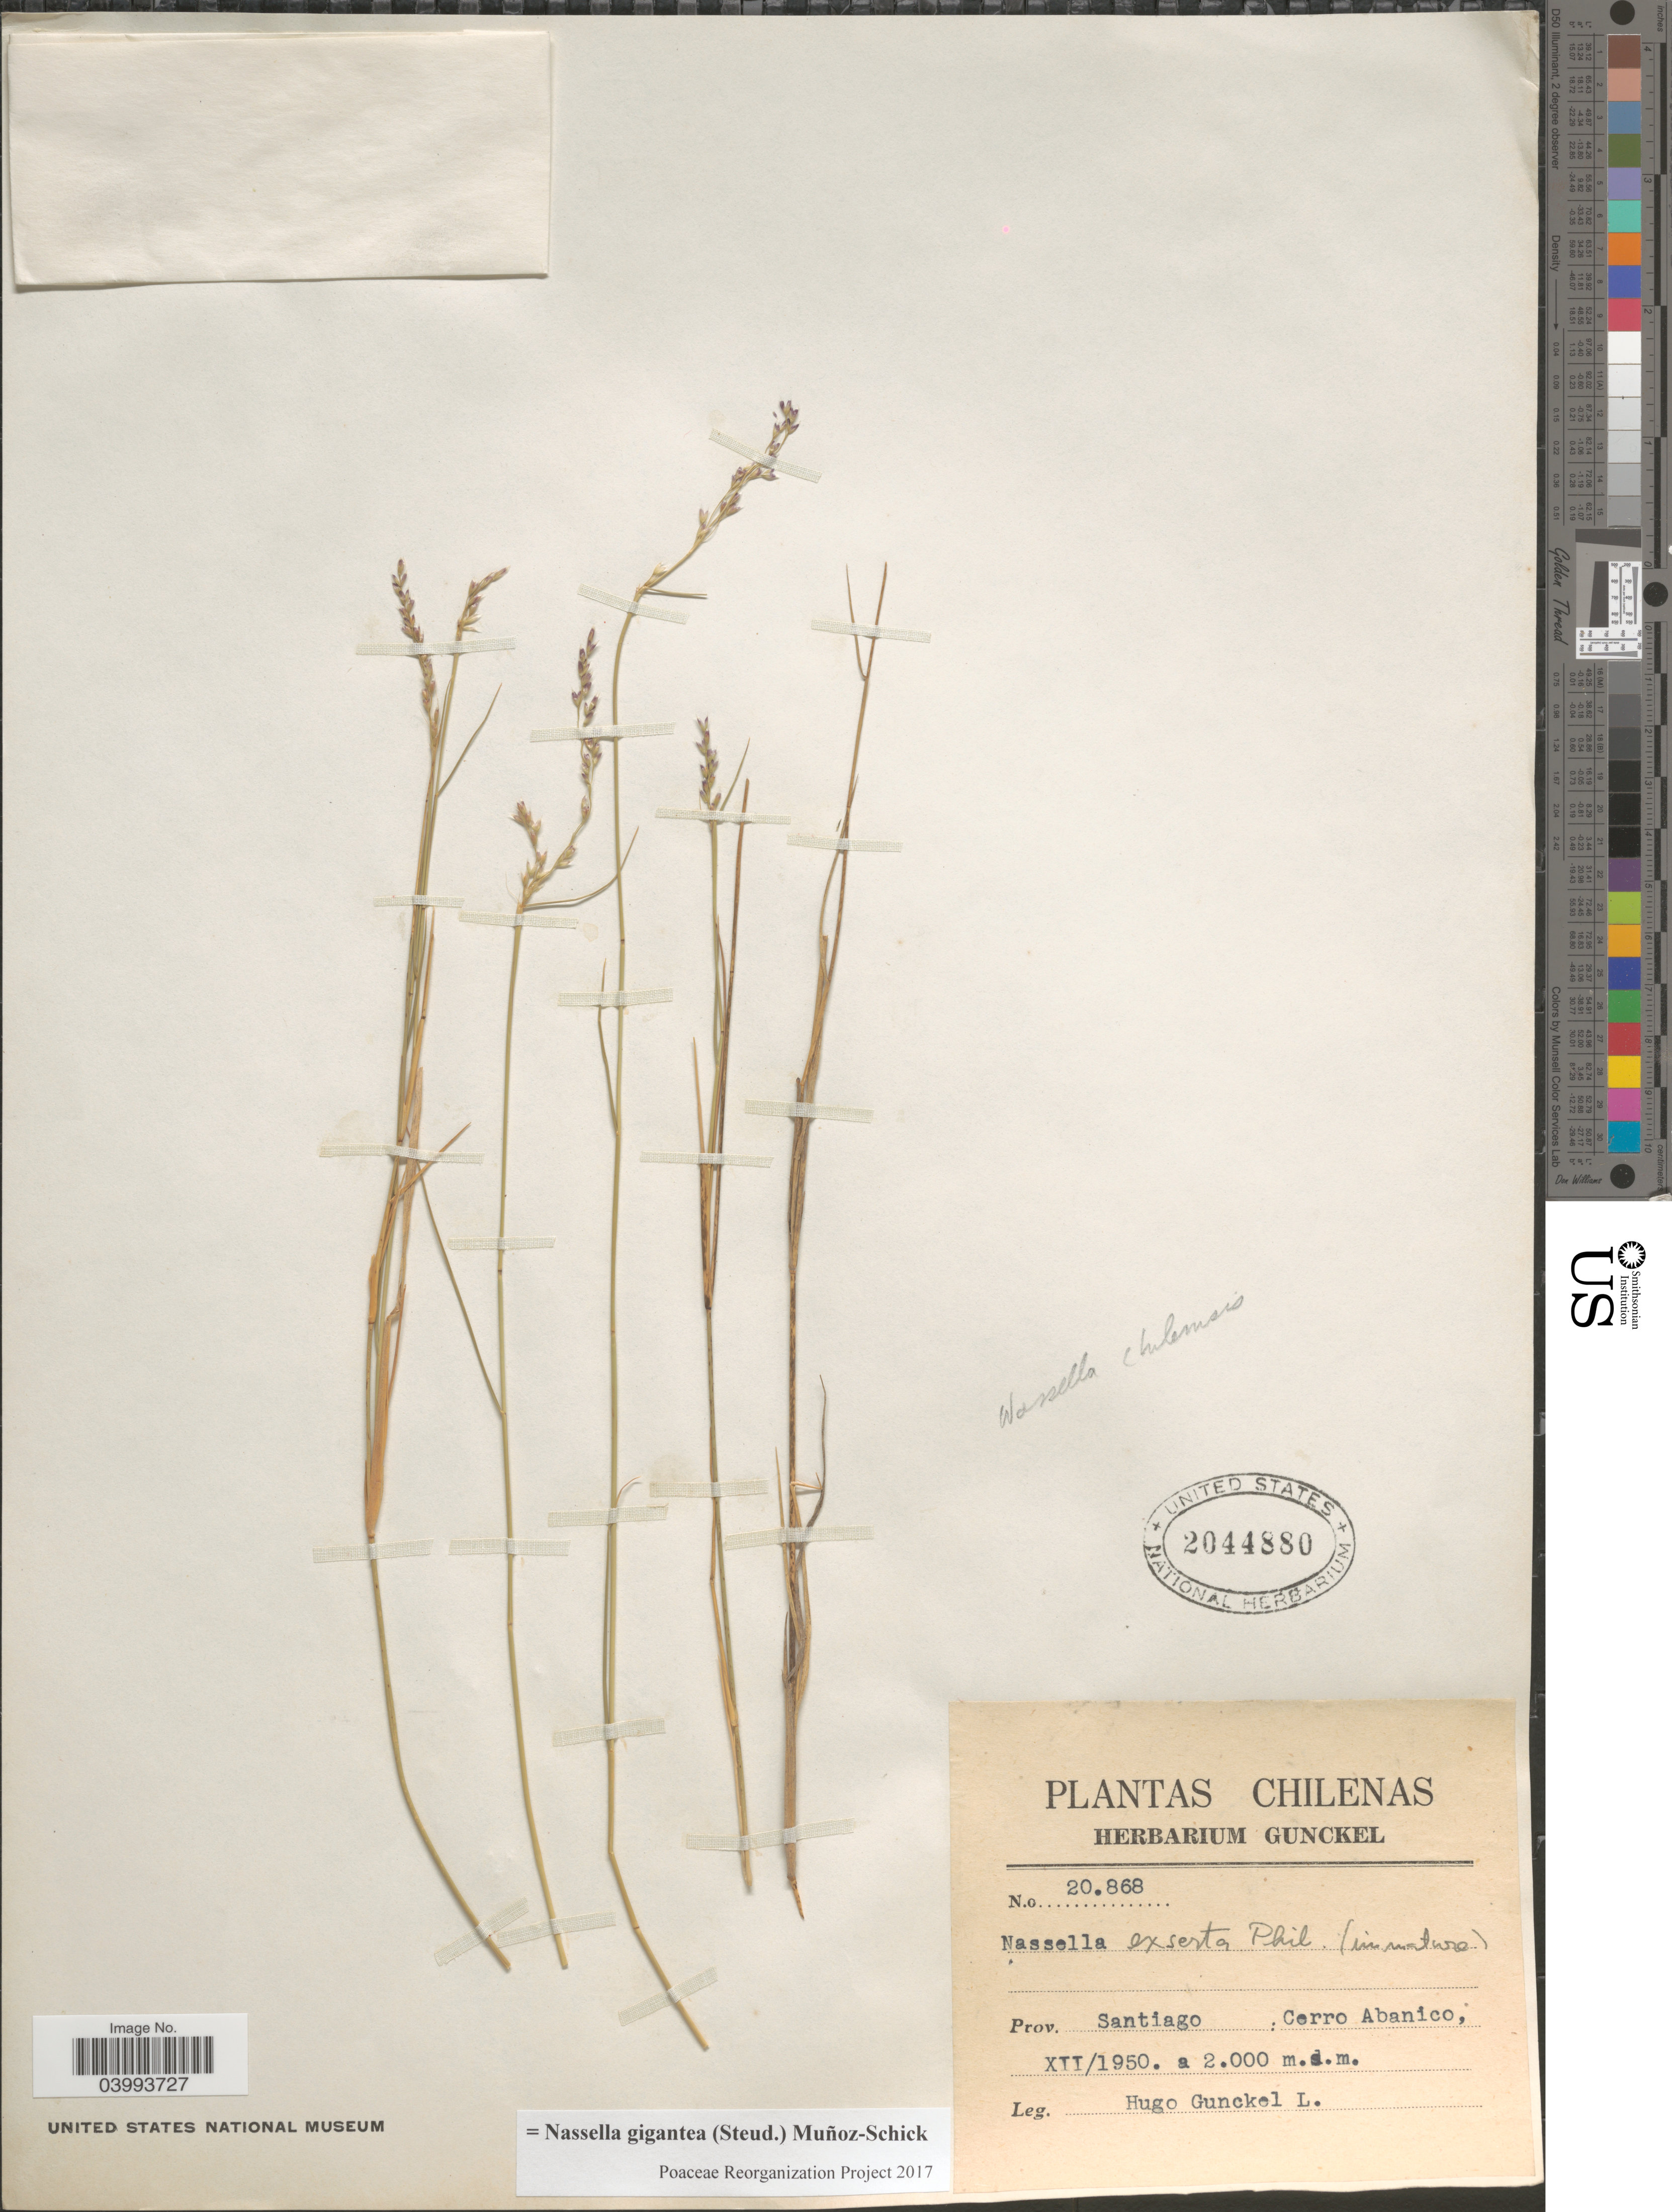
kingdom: Plantae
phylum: Tracheophyta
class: Liliopsida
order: Poales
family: Poaceae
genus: Nassella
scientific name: Nassella gigantea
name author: (Steud.) Muñoz-Schick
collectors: H. Gunckel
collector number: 20868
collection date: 1950-12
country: Chile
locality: Prov. Santiago: Cerro Abanico.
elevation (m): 2000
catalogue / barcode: US 2044880